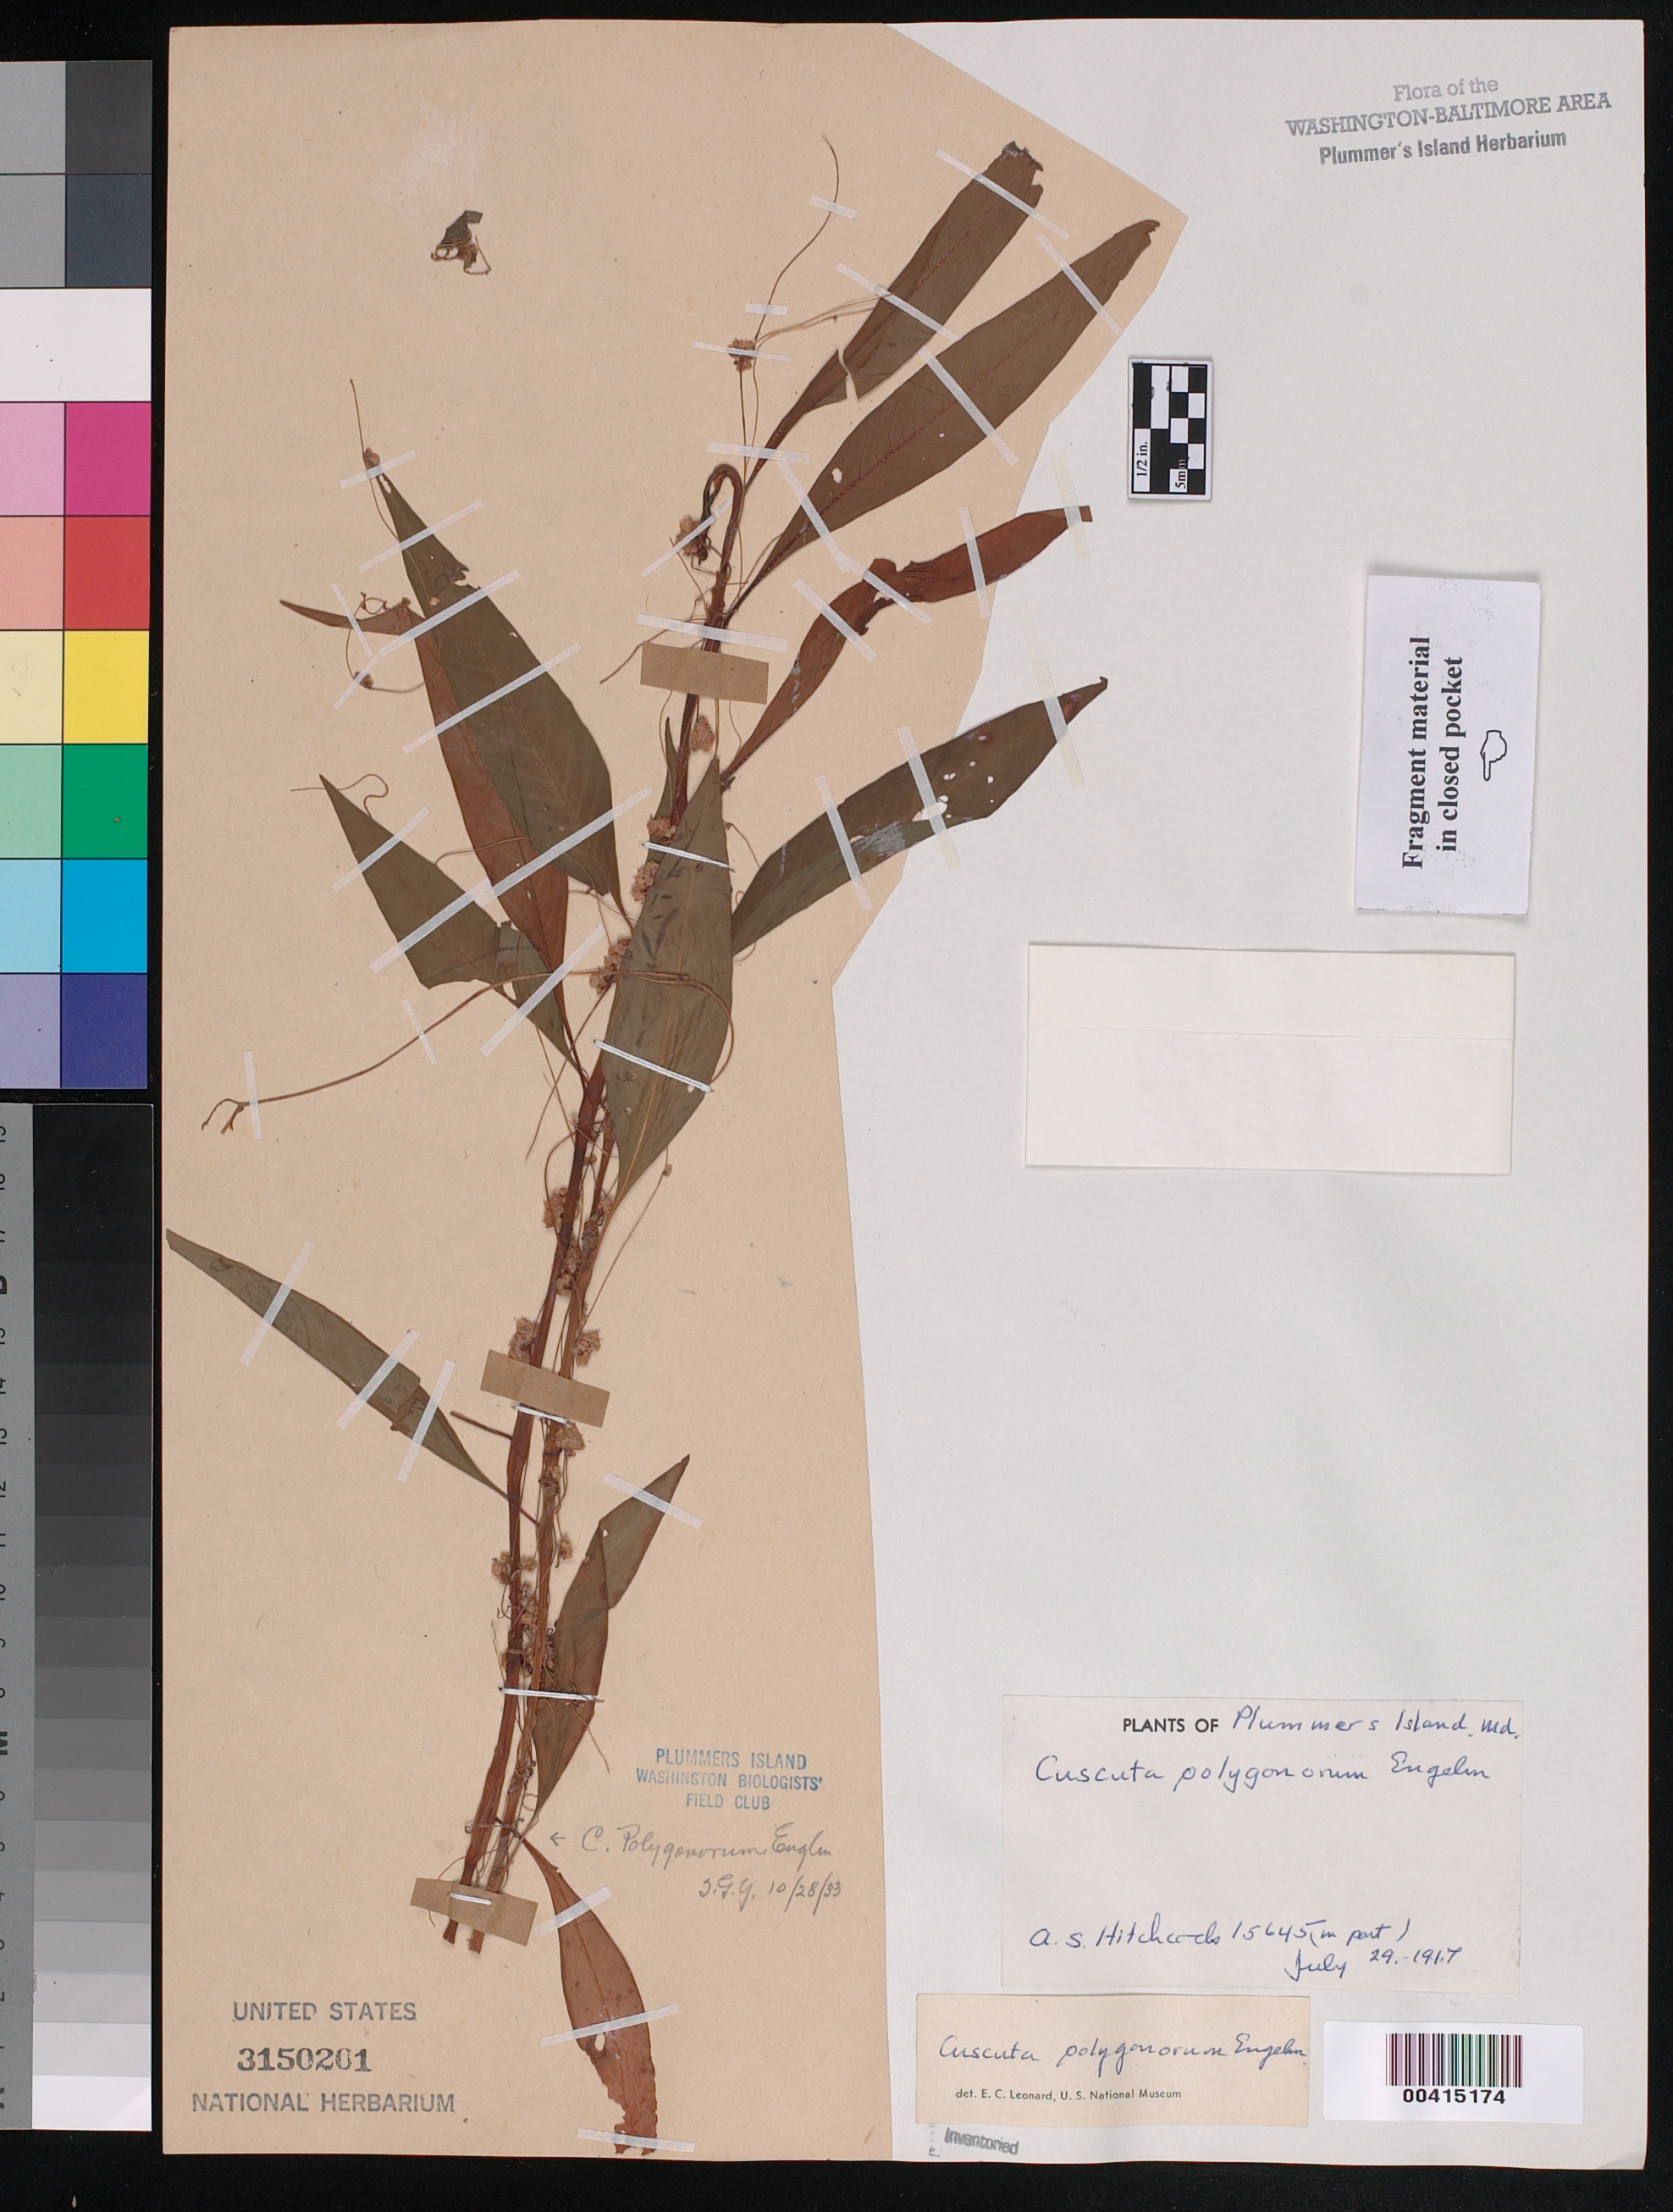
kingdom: Plantae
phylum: Tracheophyta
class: Magnoliopsida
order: Solanales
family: Convolvulaceae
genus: Cuscuta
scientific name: Cuscuta polygonorum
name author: Engelm.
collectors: A. S. Hitchcock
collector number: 15645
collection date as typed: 29 Jul 1917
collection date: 1917-07-29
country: United States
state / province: Maryland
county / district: Montgomery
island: Plummers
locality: Plummer's Island C. & O. Canal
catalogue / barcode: US 3150201